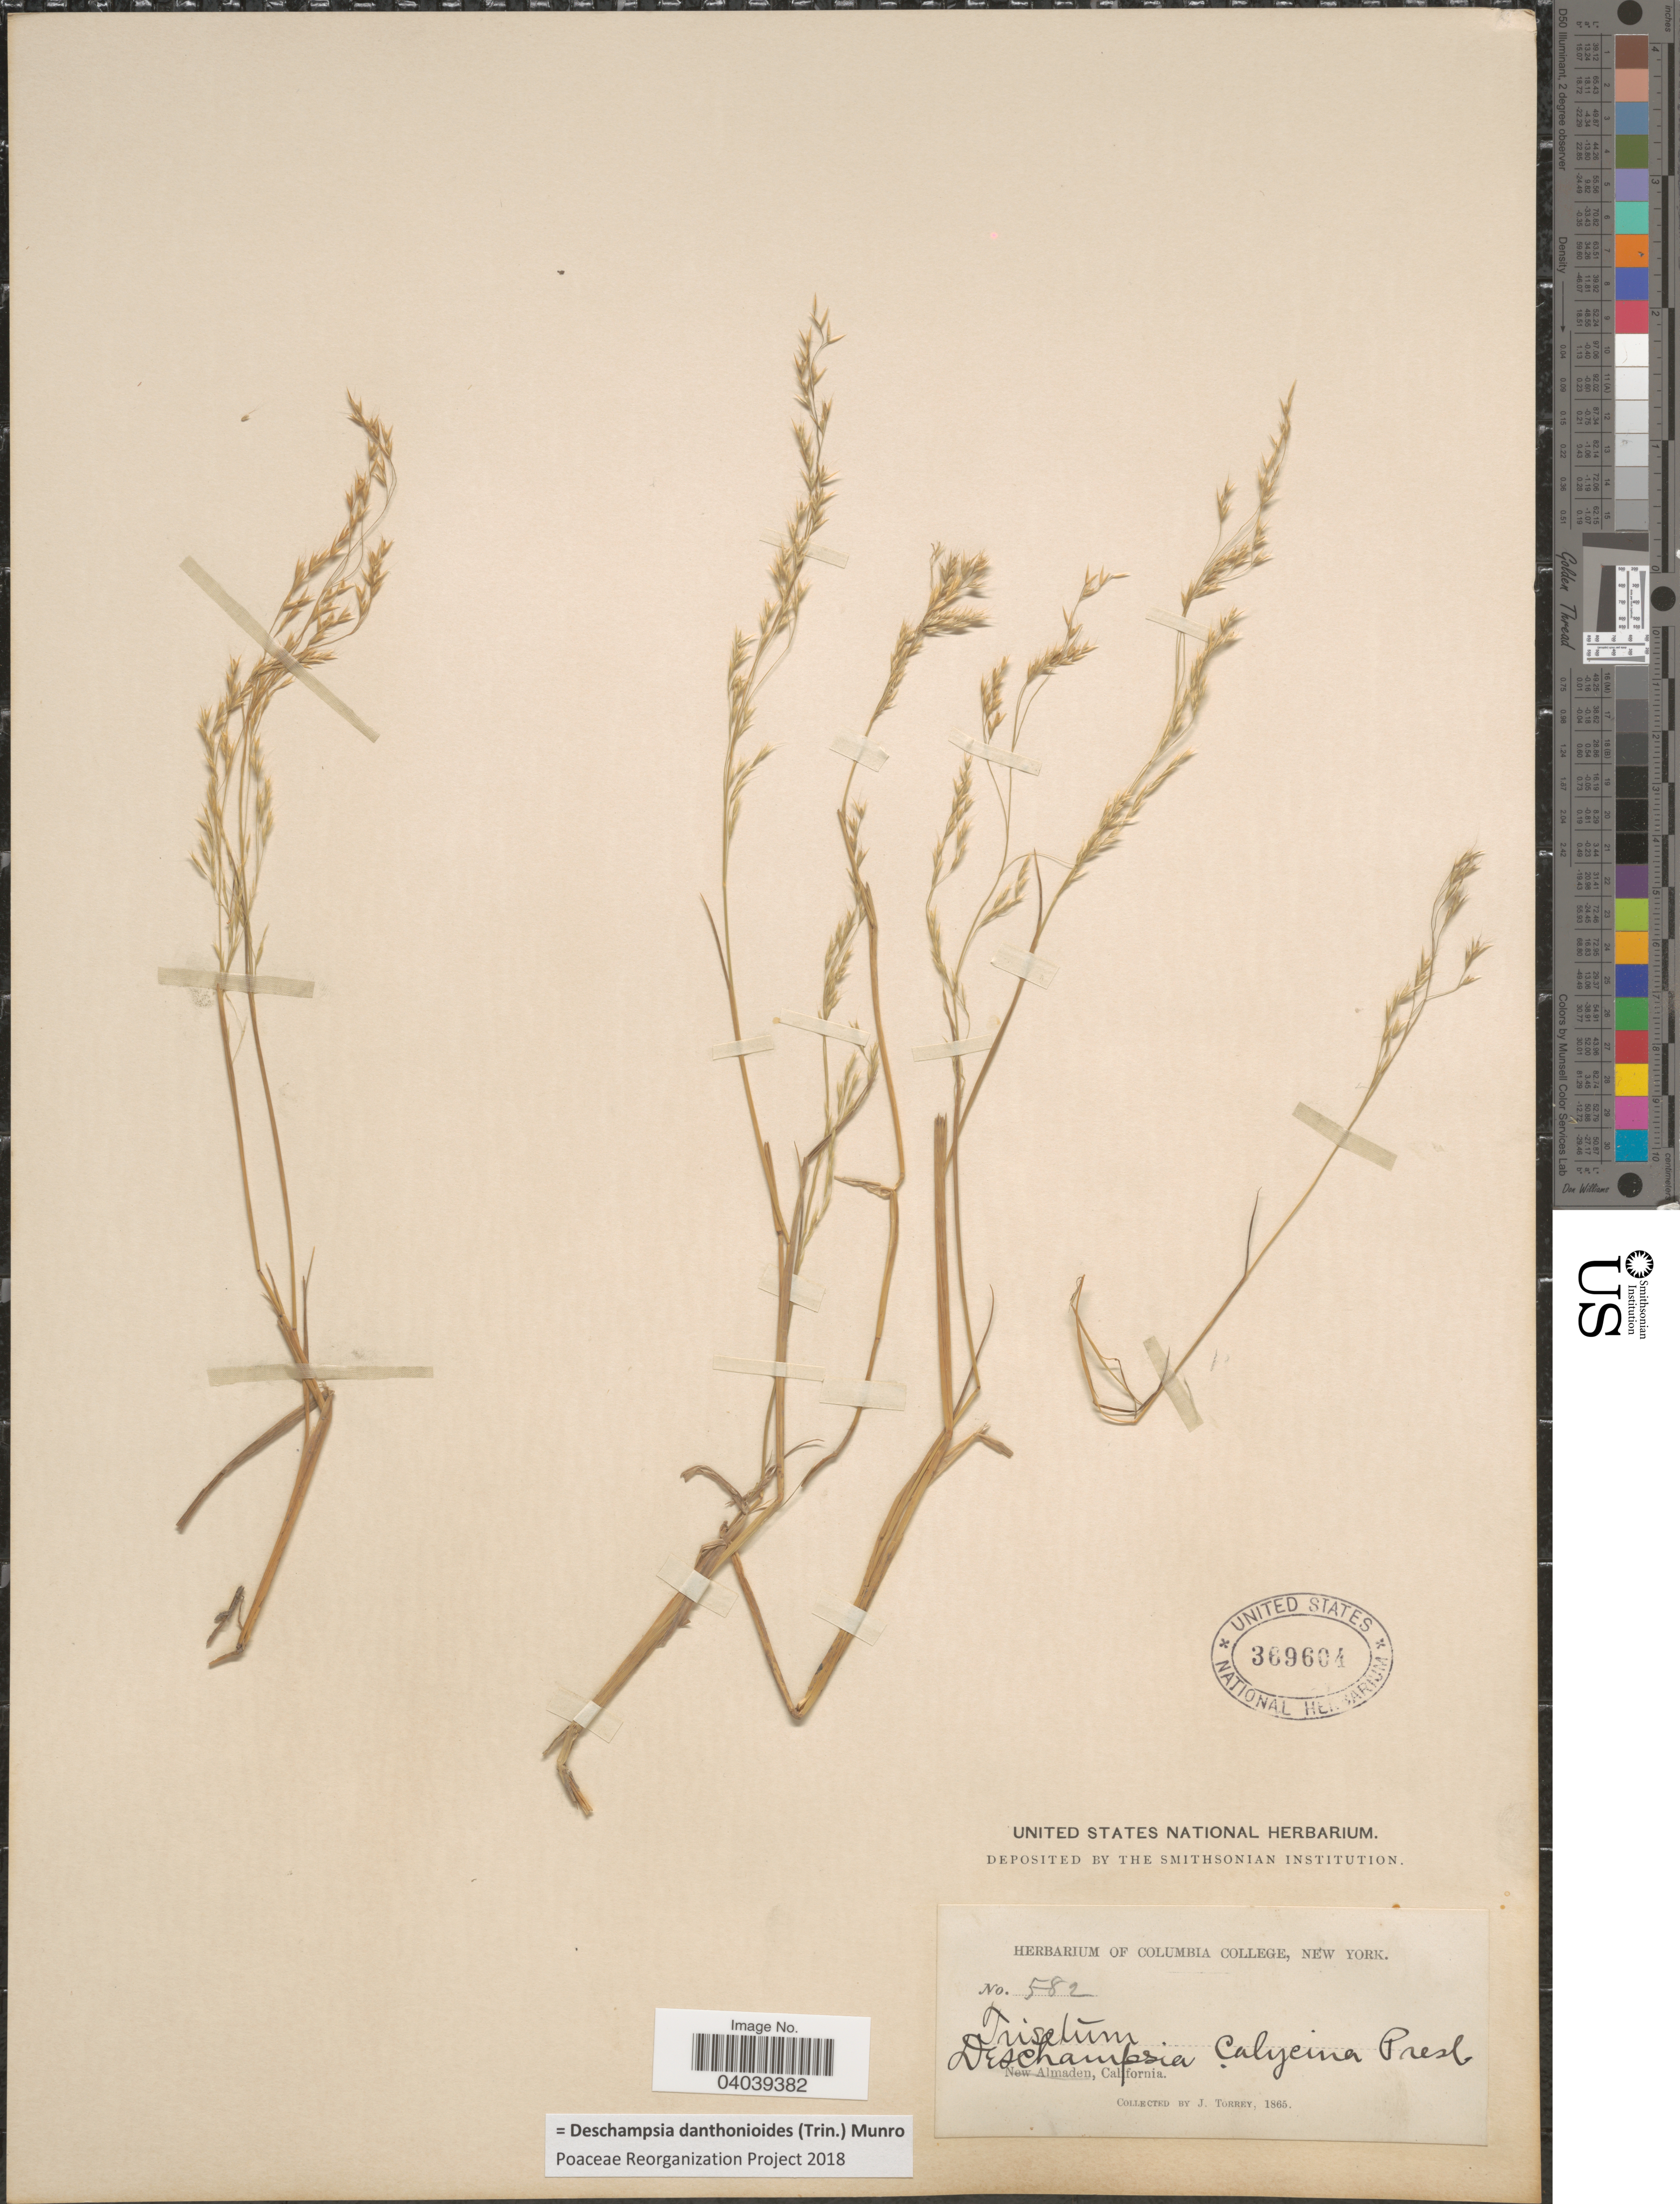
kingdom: Plantae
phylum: Tracheophyta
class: Liliopsida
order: Poales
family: Poaceae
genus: Deschampsia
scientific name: Deschampsia danthonioides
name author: (Trin.) Munro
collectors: J. Torrey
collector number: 582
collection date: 1865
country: United States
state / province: California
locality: New Almaden.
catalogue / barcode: US 369604